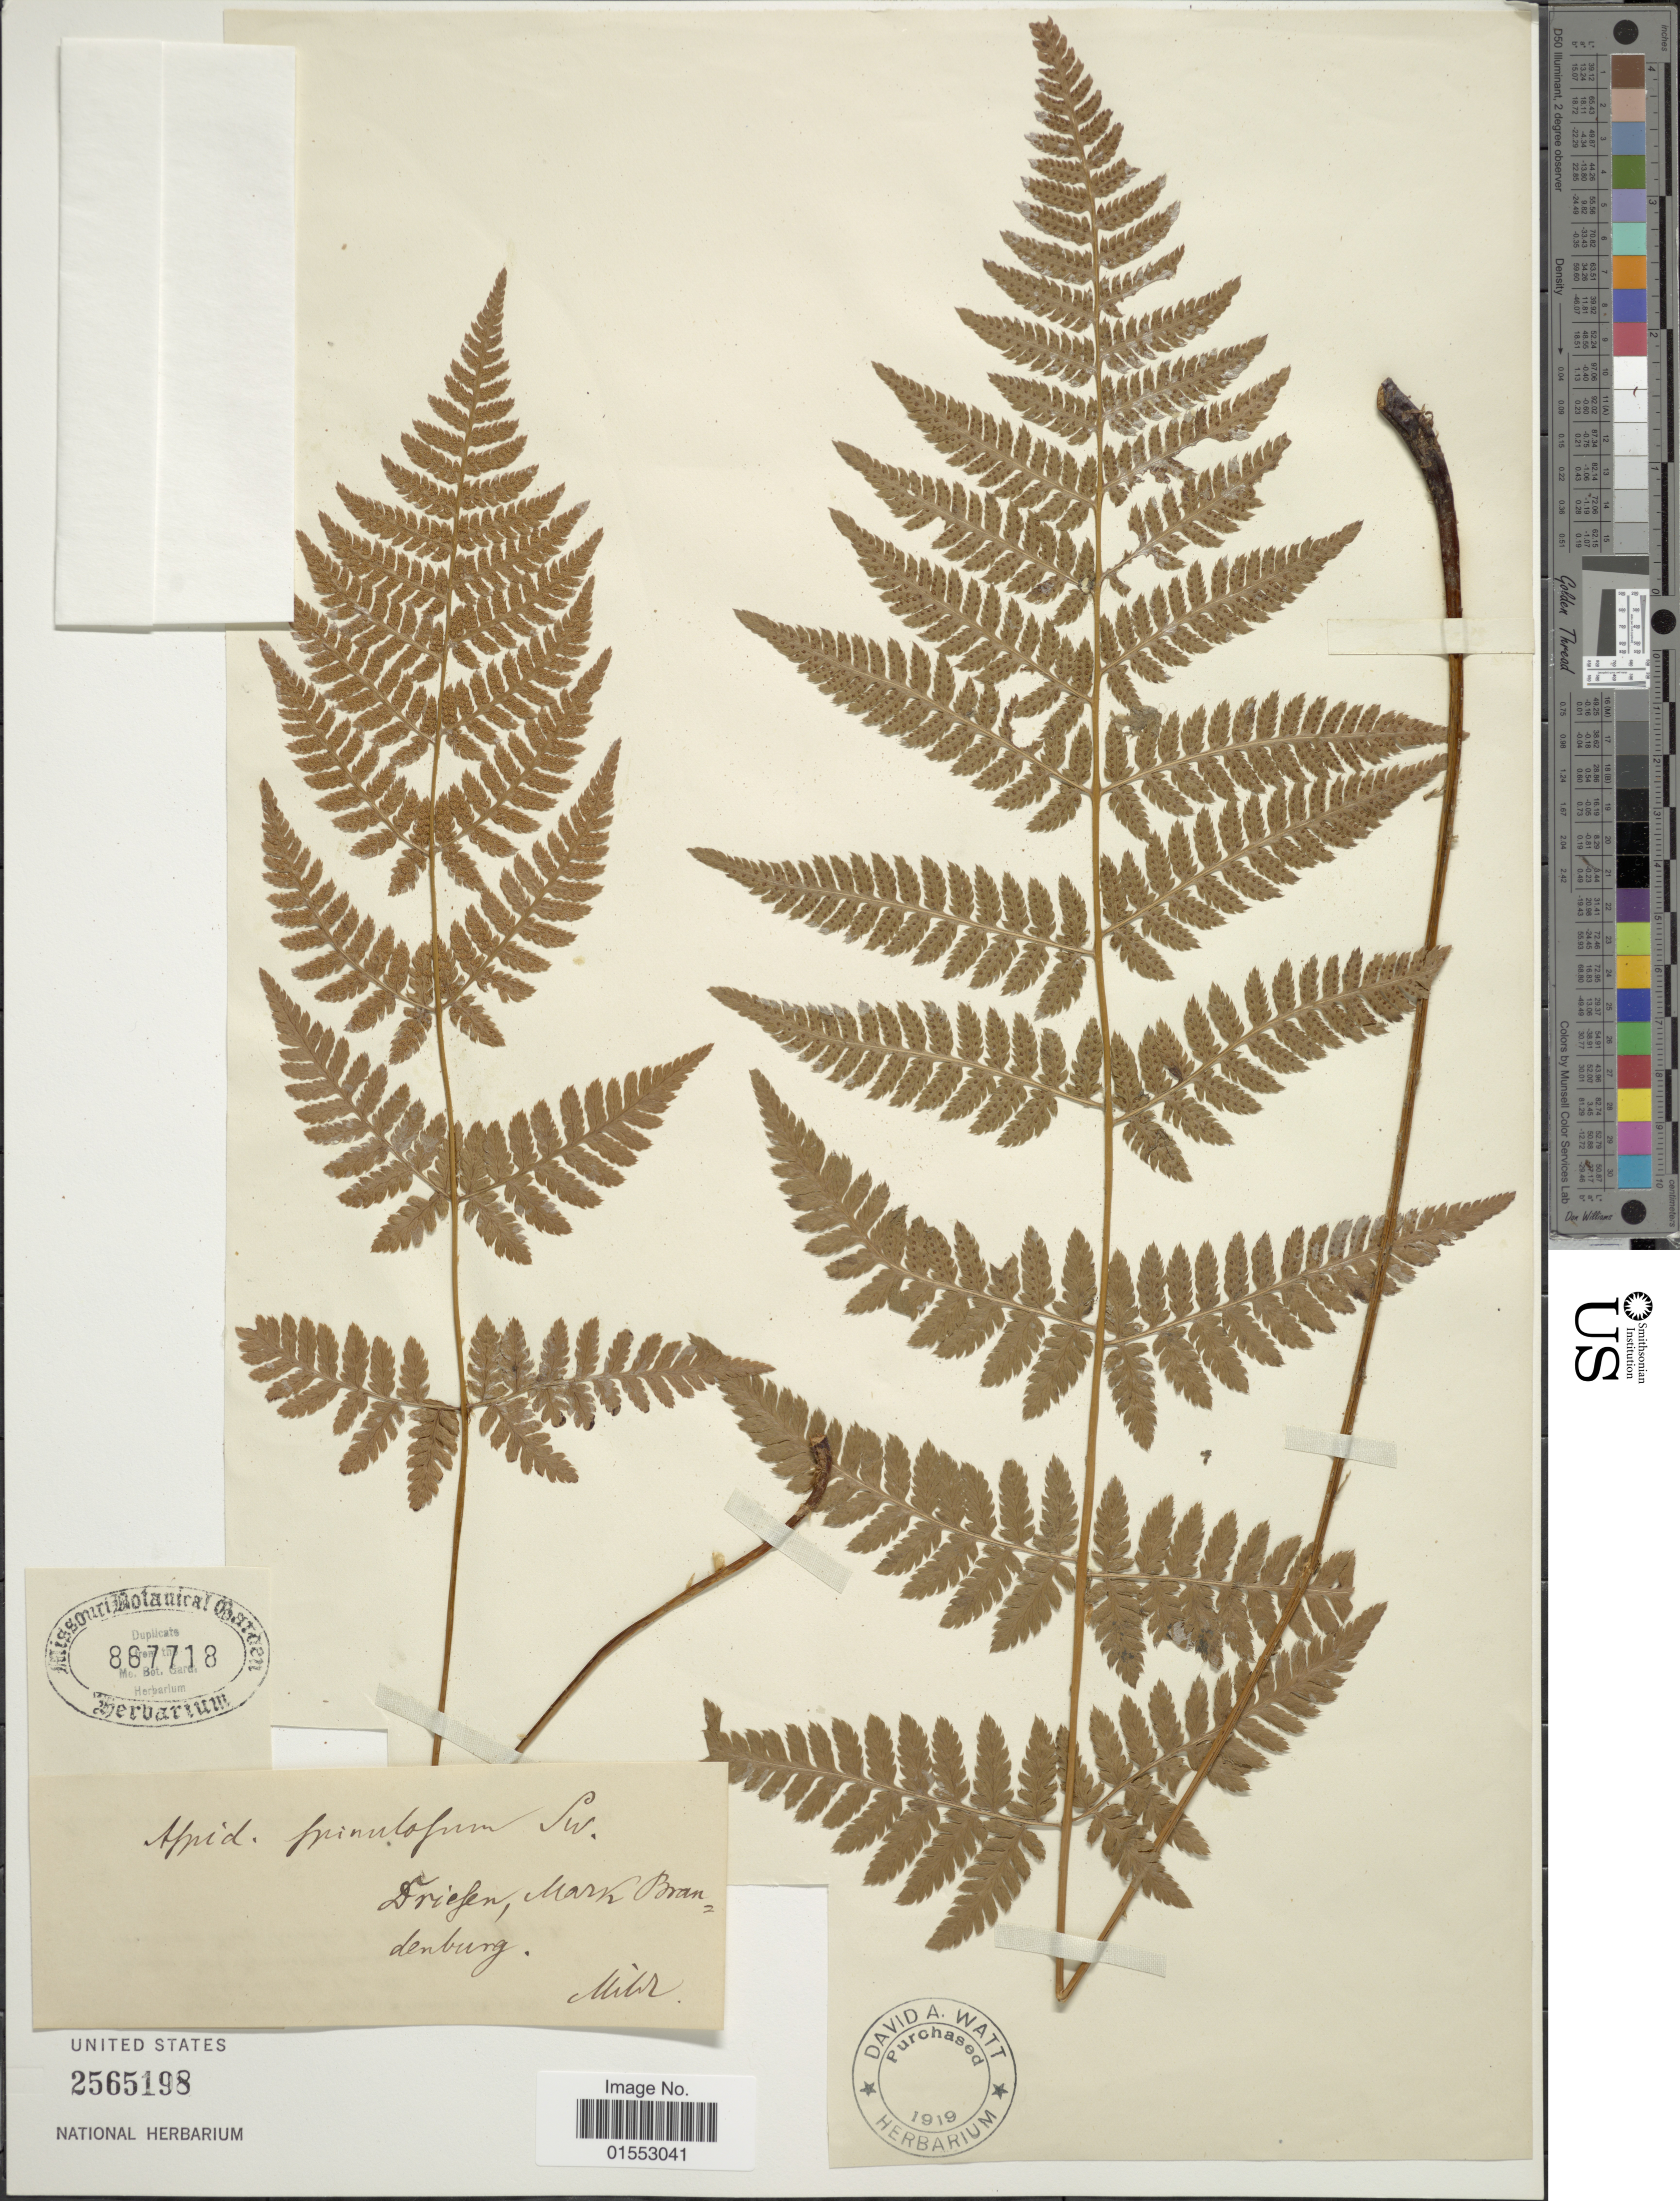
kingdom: Plantae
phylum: Tracheophyta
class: Polypodiopsida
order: Polypodiales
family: Dryopteridaceae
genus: Dryopteris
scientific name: Dryopteris carthusiana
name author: (Villars) H.P. Fuchs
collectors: Mihr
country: Germany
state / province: Brandenburg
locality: Driesen Marv, Brandenburg [interpreted]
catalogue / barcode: US 867718